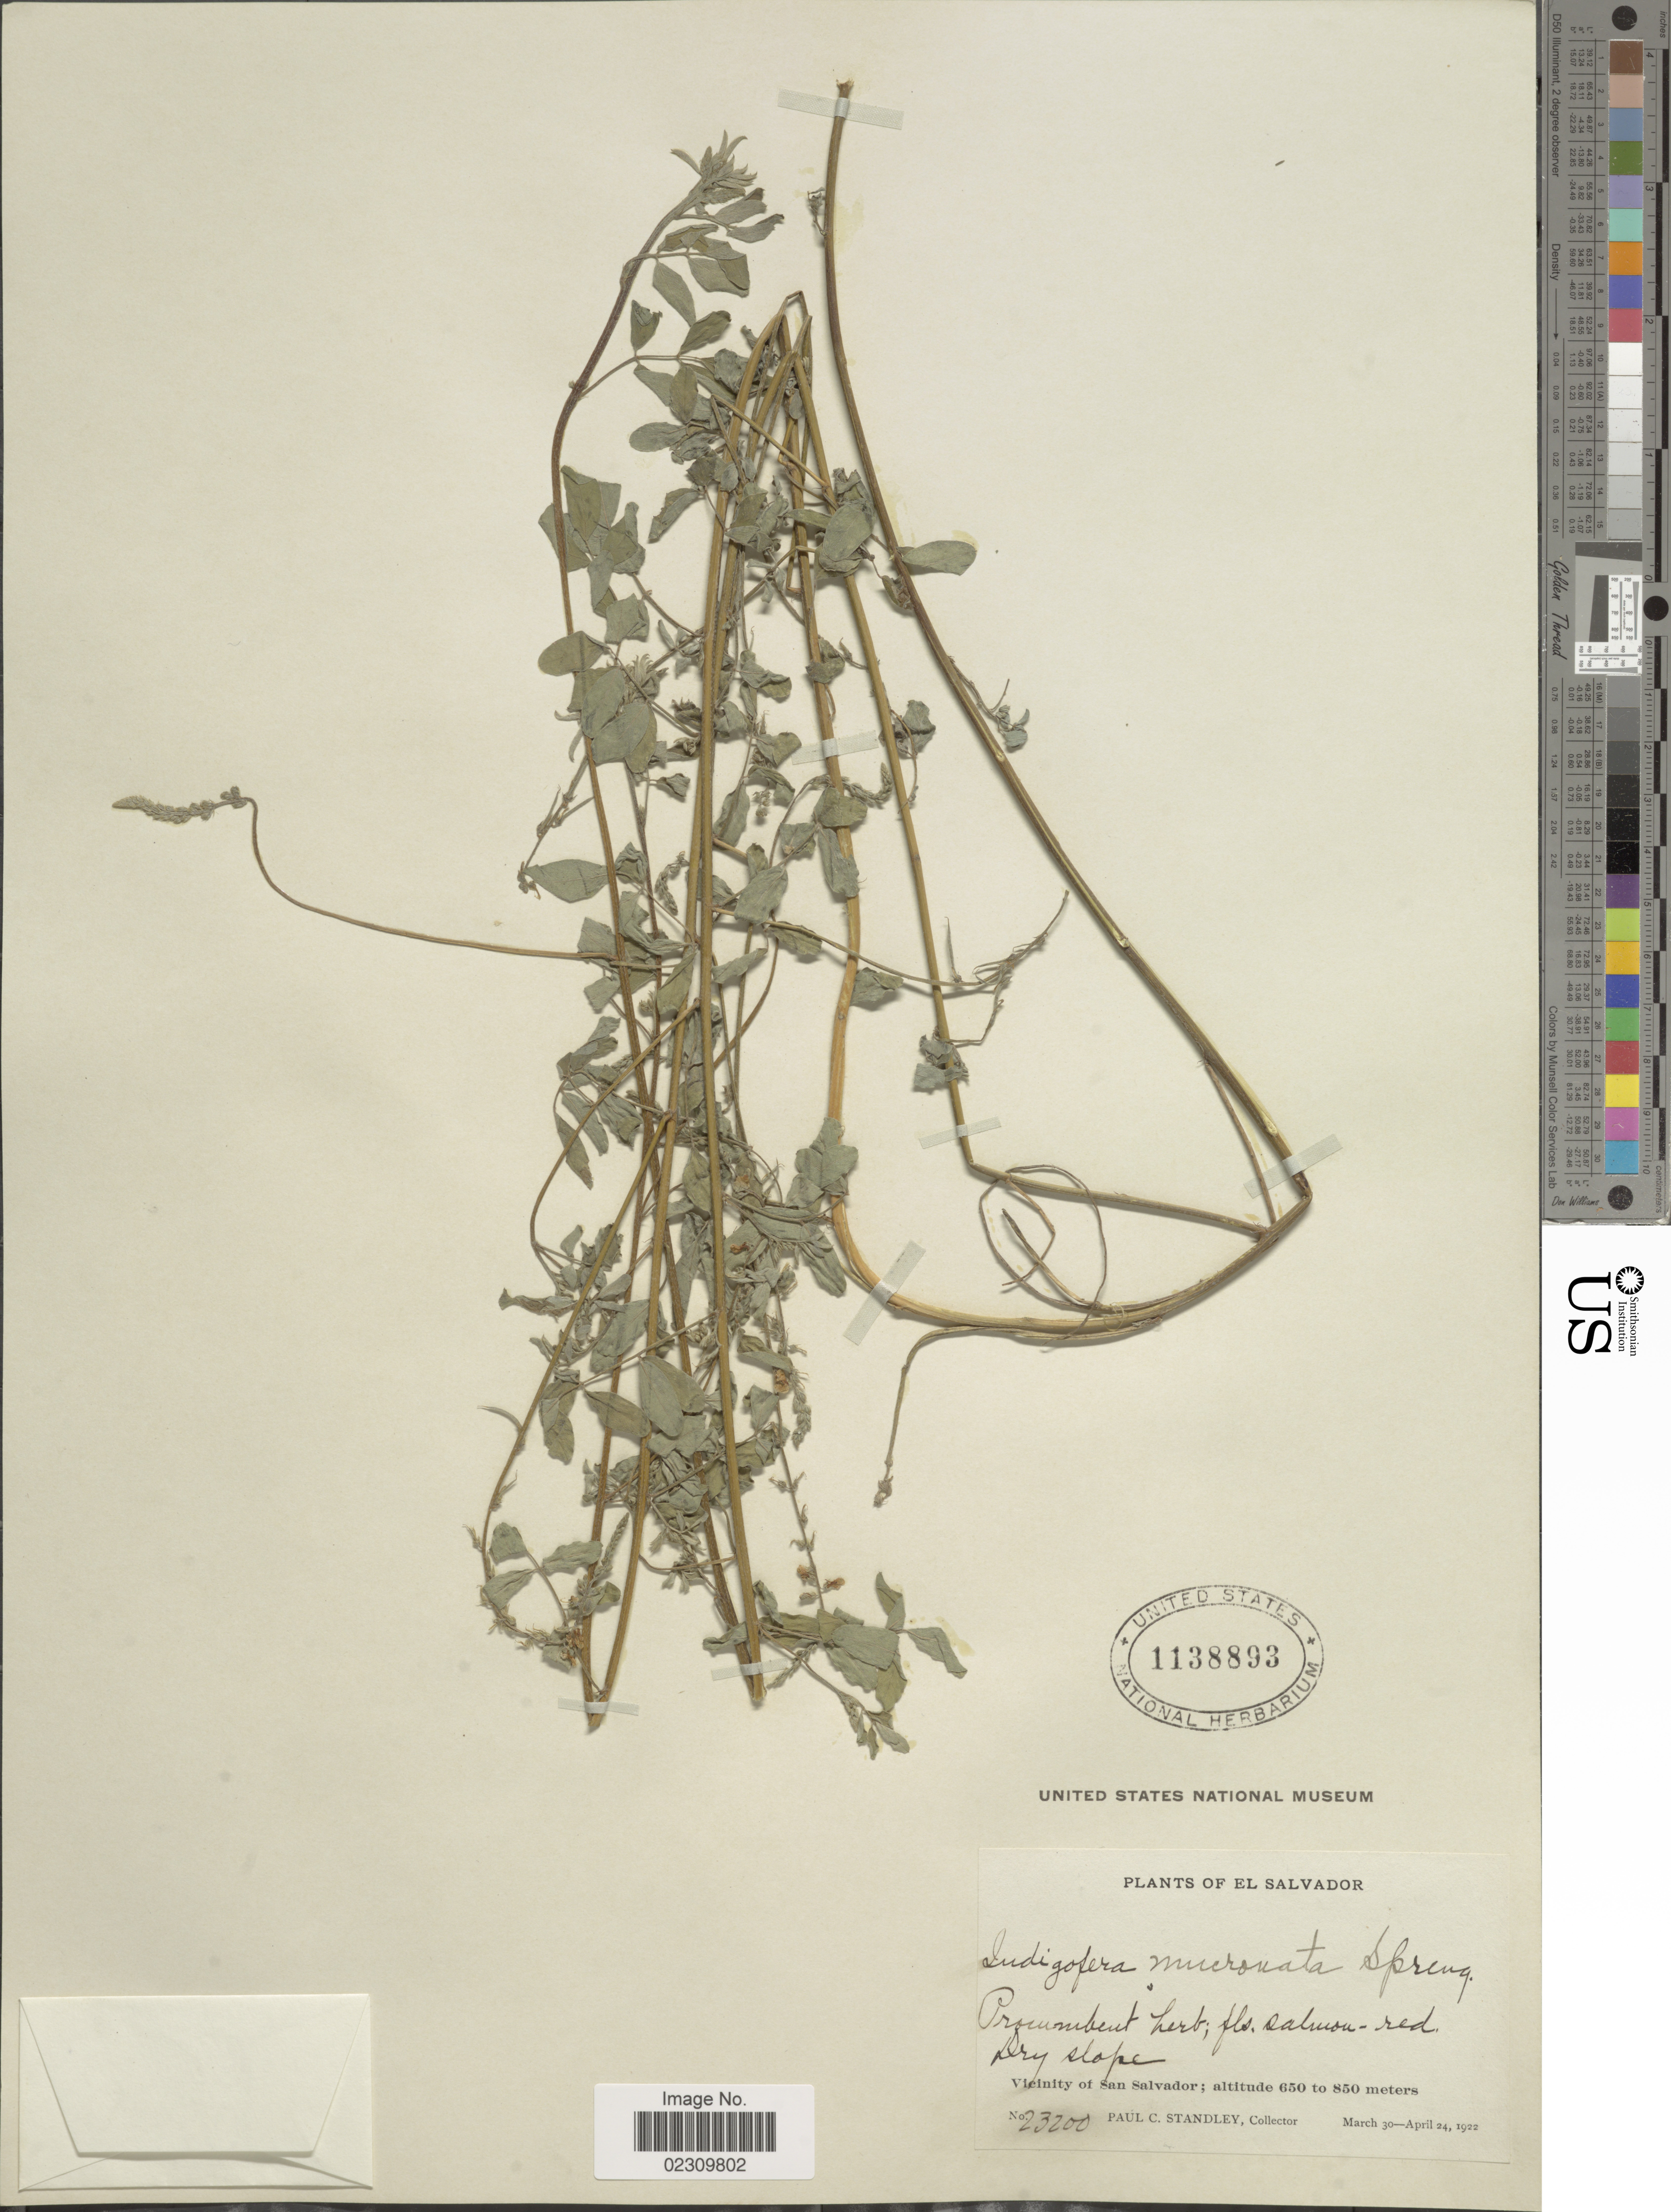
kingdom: Plantae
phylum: Tracheophyta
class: Magnoliopsida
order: Fabales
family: Fabaceae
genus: Indigofera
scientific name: Indigofera mucronata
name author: Lam.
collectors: P. C. Standley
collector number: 23200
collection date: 1922-03-30/1922-04-24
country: El Salvador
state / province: San Salvador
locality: Vicinity of San Salvador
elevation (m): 650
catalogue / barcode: US 1138893